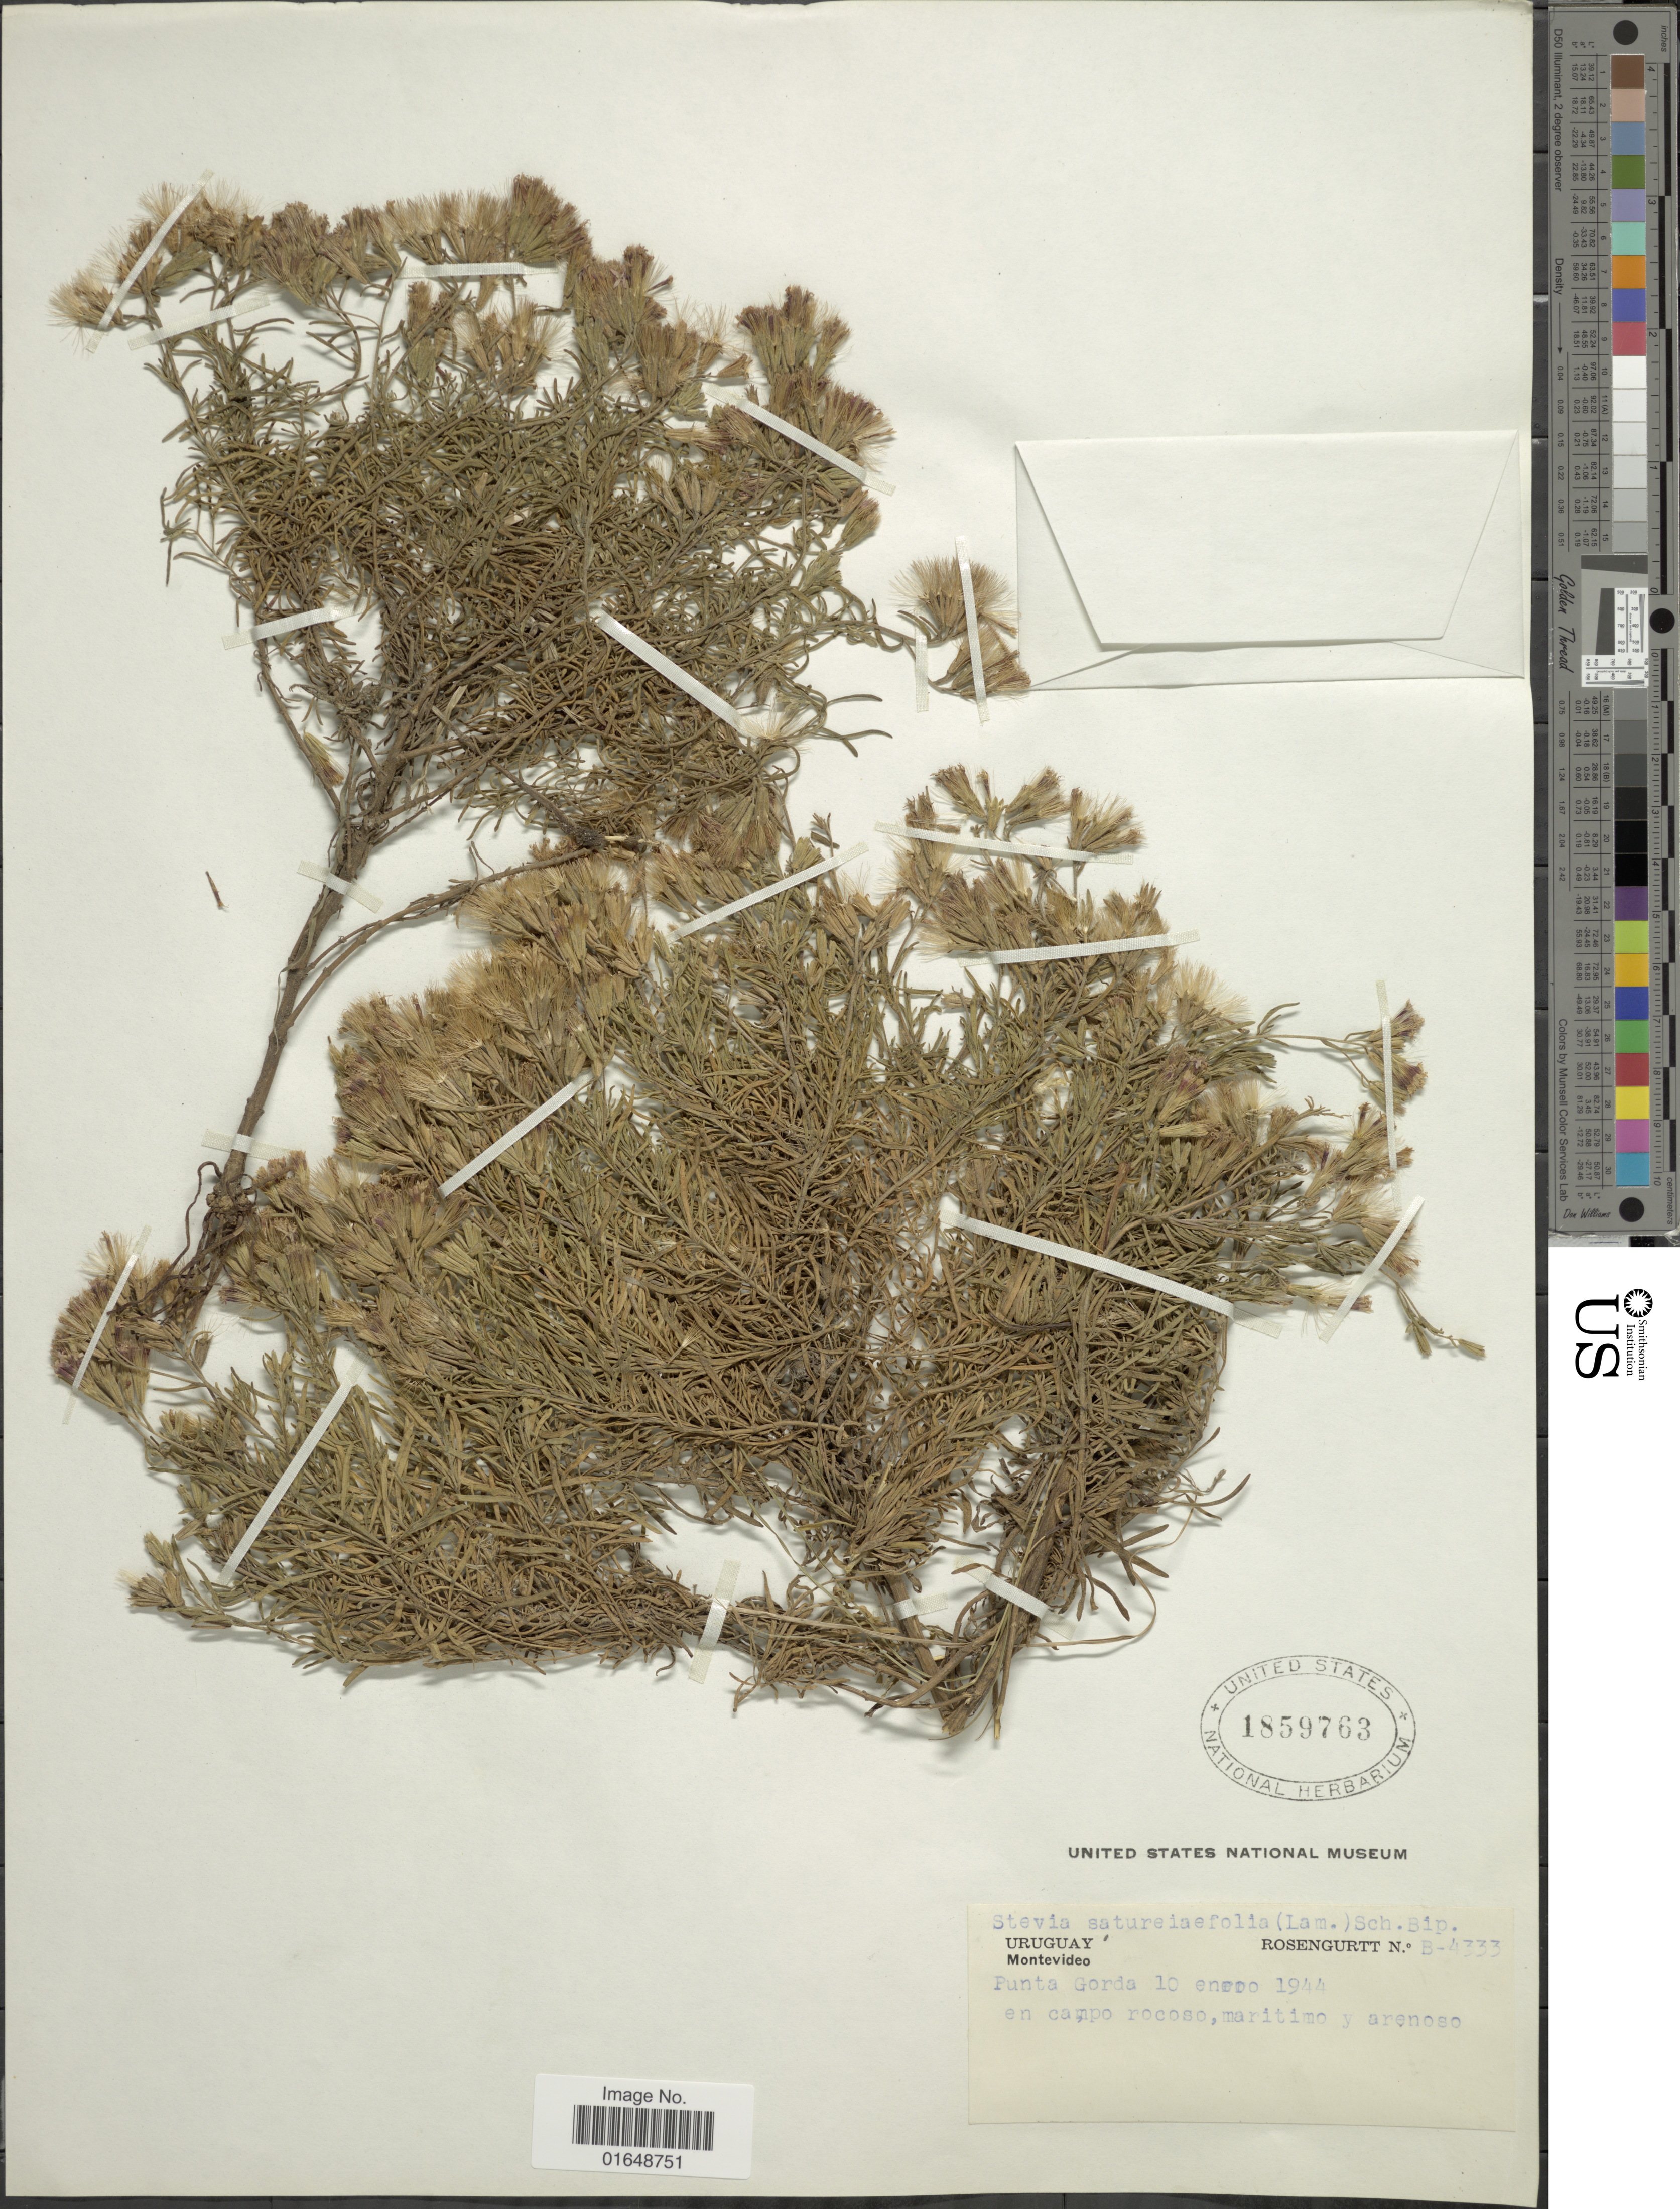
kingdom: Plantae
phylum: Tracheophyta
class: Magnoliopsida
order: Asterales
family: Asteraceae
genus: Stevia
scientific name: Stevia satureifolia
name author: (Lam.) Cav.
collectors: Rosengurtt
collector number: B-4333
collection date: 1944-01-10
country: Uruguay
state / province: Montevideo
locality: Piunta Gorda en campo rocoso, maritimo y arneoso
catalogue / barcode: US 1859763